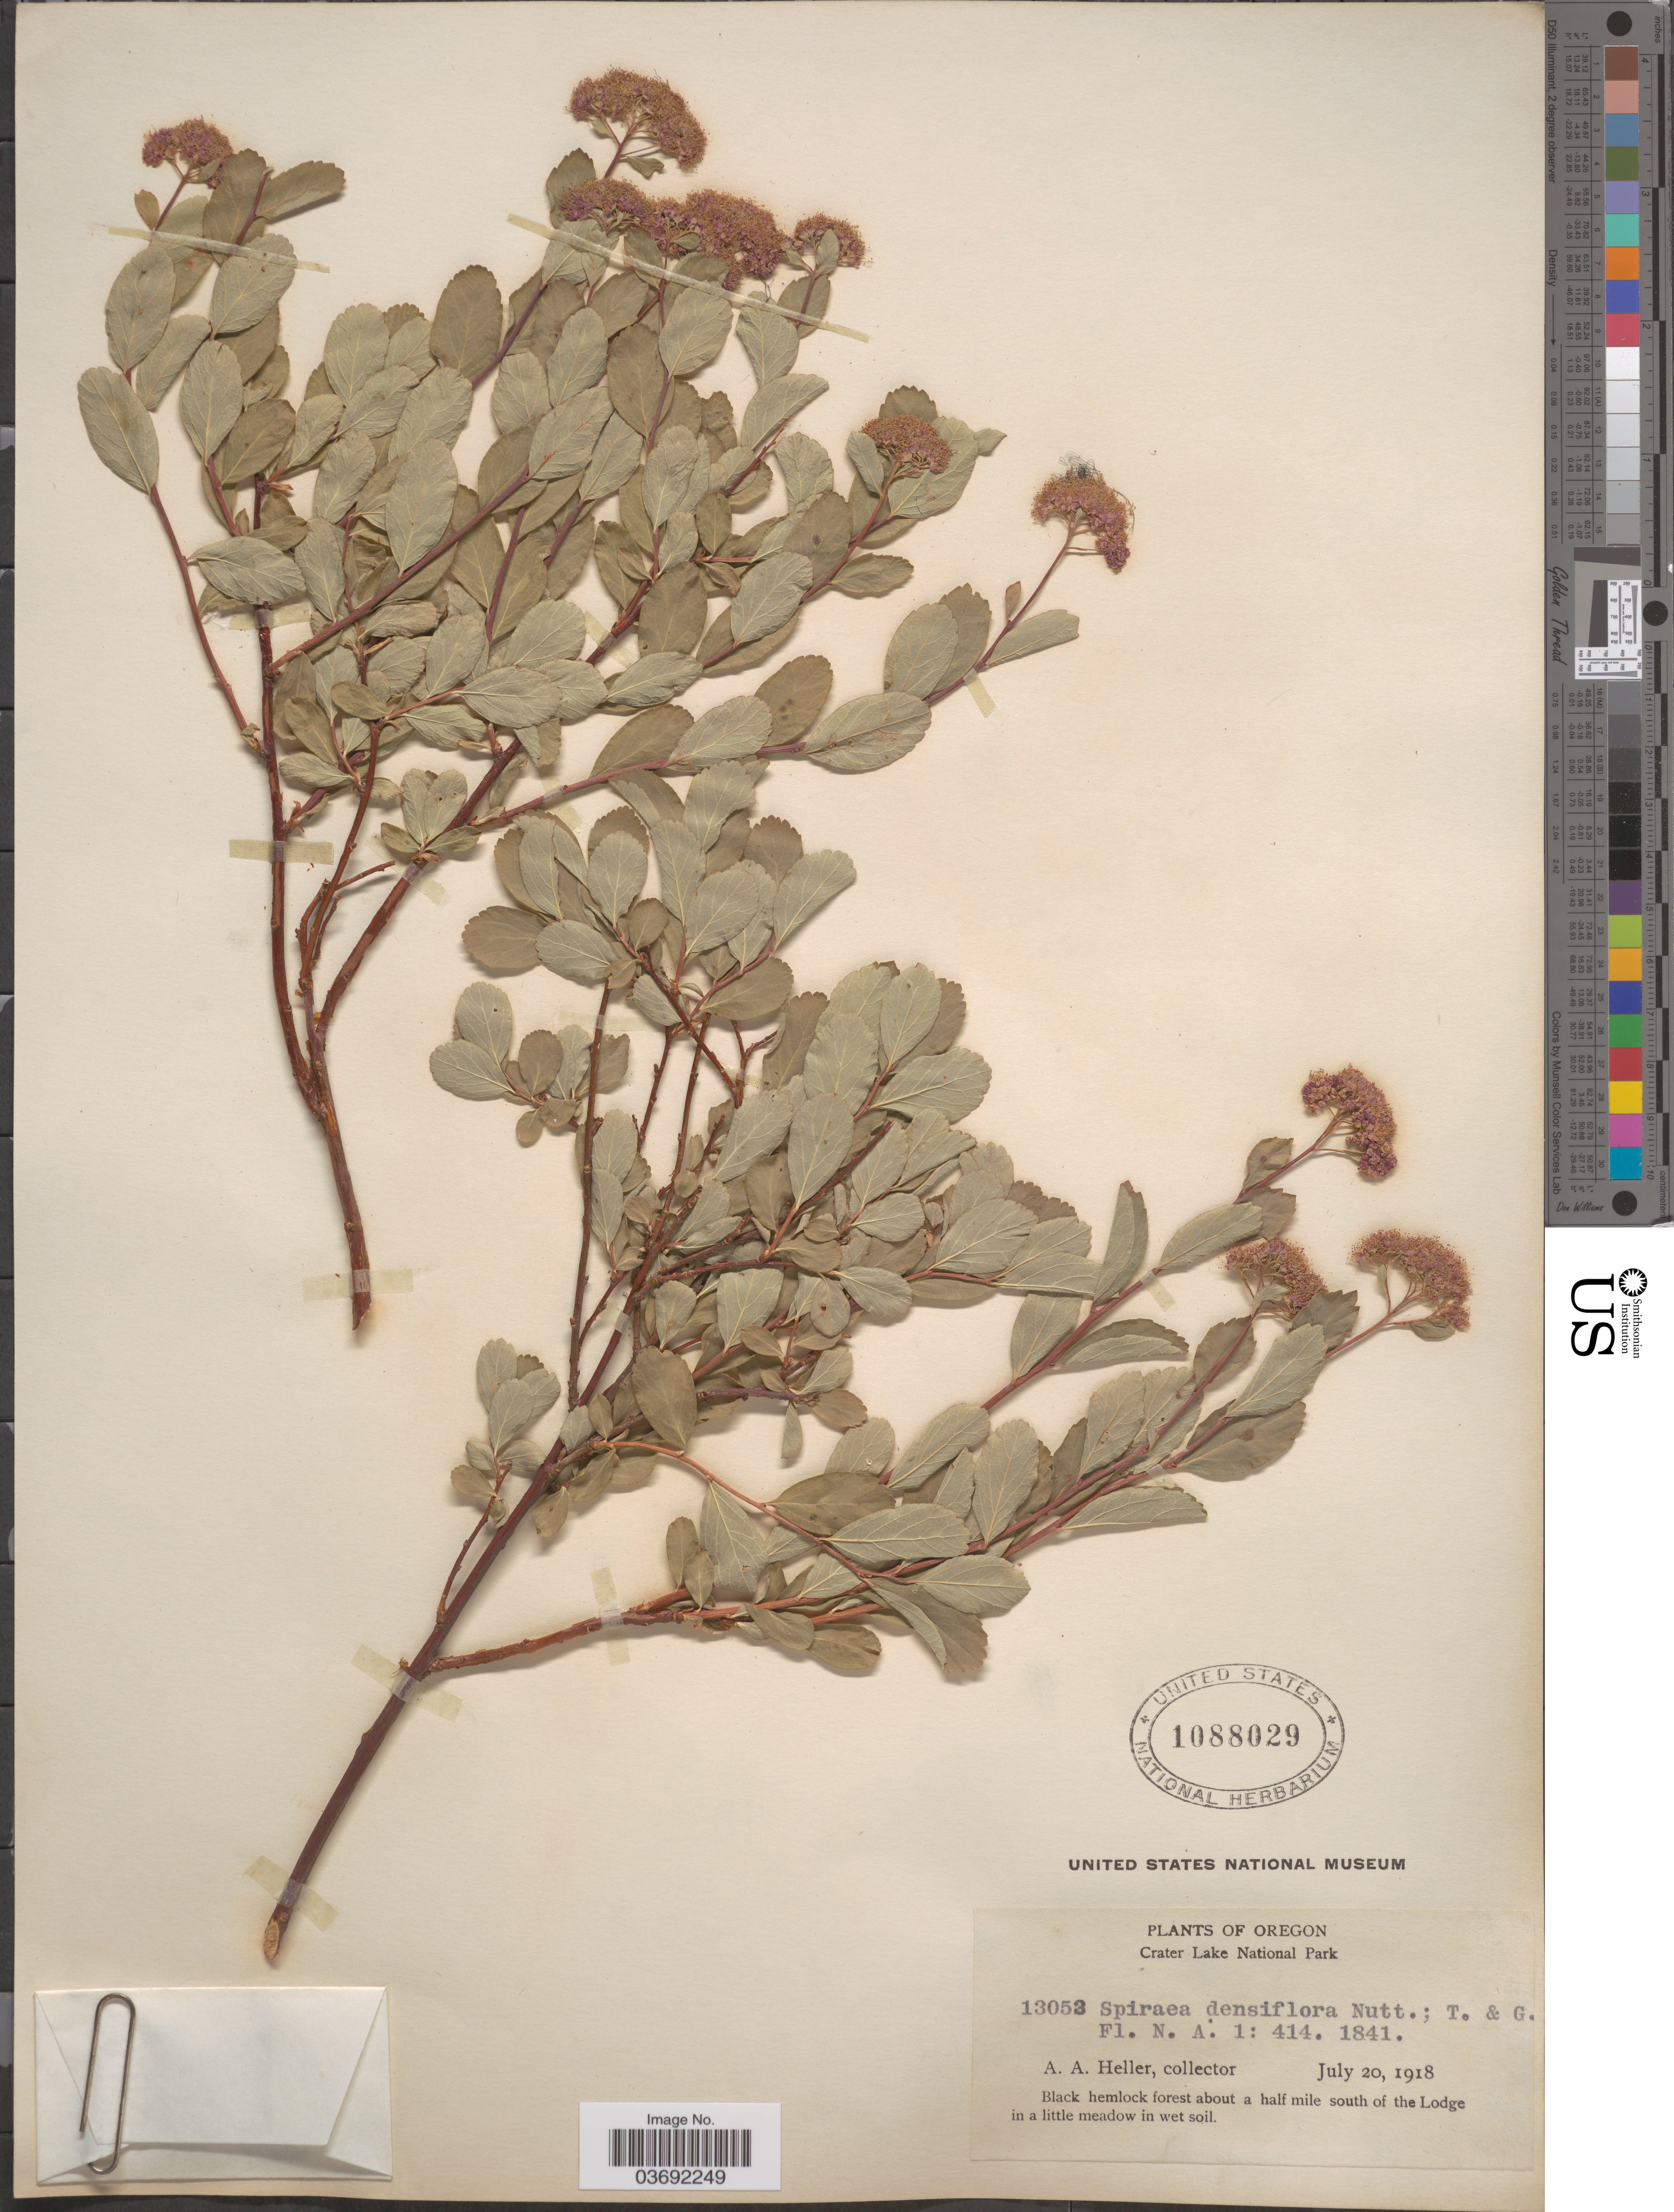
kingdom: Plantae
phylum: Tracheophyta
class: Magnoliopsida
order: Rosales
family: Rosaceae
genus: Spiraea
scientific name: Spiraea densiflora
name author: Nutt. ex Greenm.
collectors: A. A. Heller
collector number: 13053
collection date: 1918-07-20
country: United States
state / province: Oregon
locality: Crater Lake National Park. Black hemlock forest about a half mile south of the Lodge.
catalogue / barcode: US 1088029